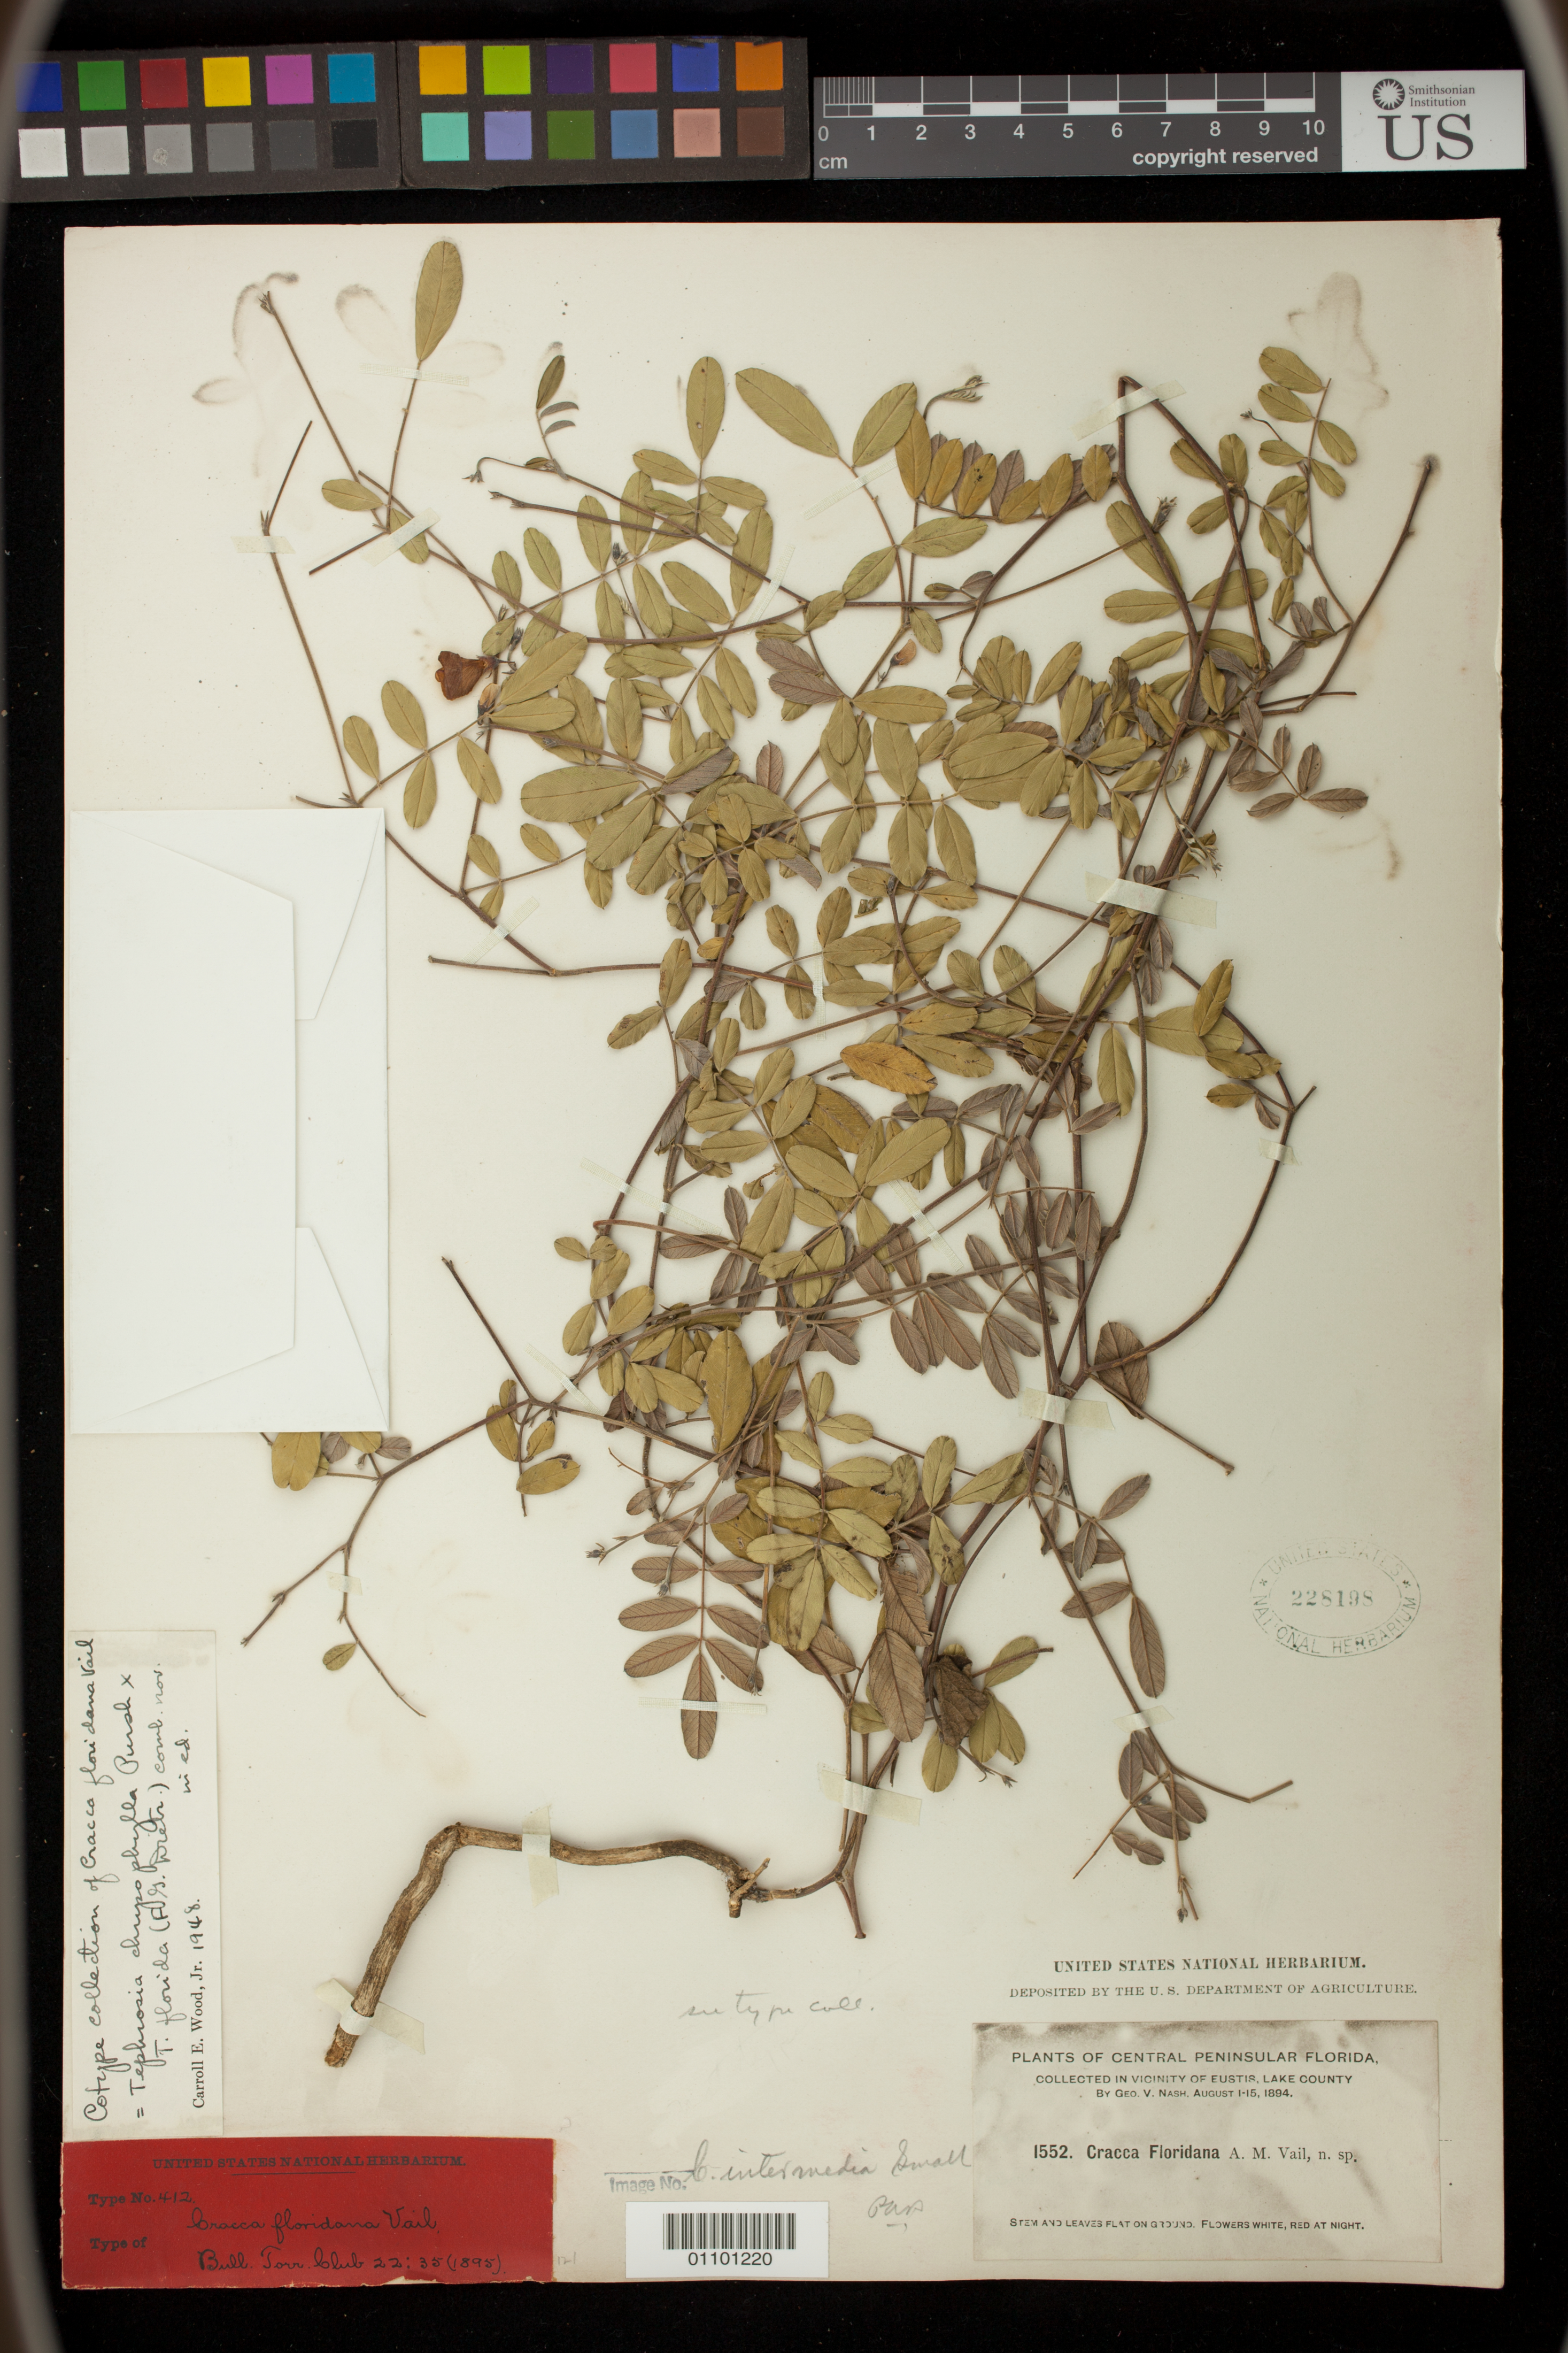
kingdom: Plantae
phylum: Tracheophyta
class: Magnoliopsida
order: Fabales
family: Fabaceae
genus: Cracca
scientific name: Cracca floridana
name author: Vail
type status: Isosyntype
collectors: G. V. Nash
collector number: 1552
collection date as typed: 01 Aug 1894 to 15 Aug 1894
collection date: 1894-08-01/1894-08-15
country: United States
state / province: Florida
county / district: Lake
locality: Vicinity of Eustis, Lake County.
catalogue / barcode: US 228198